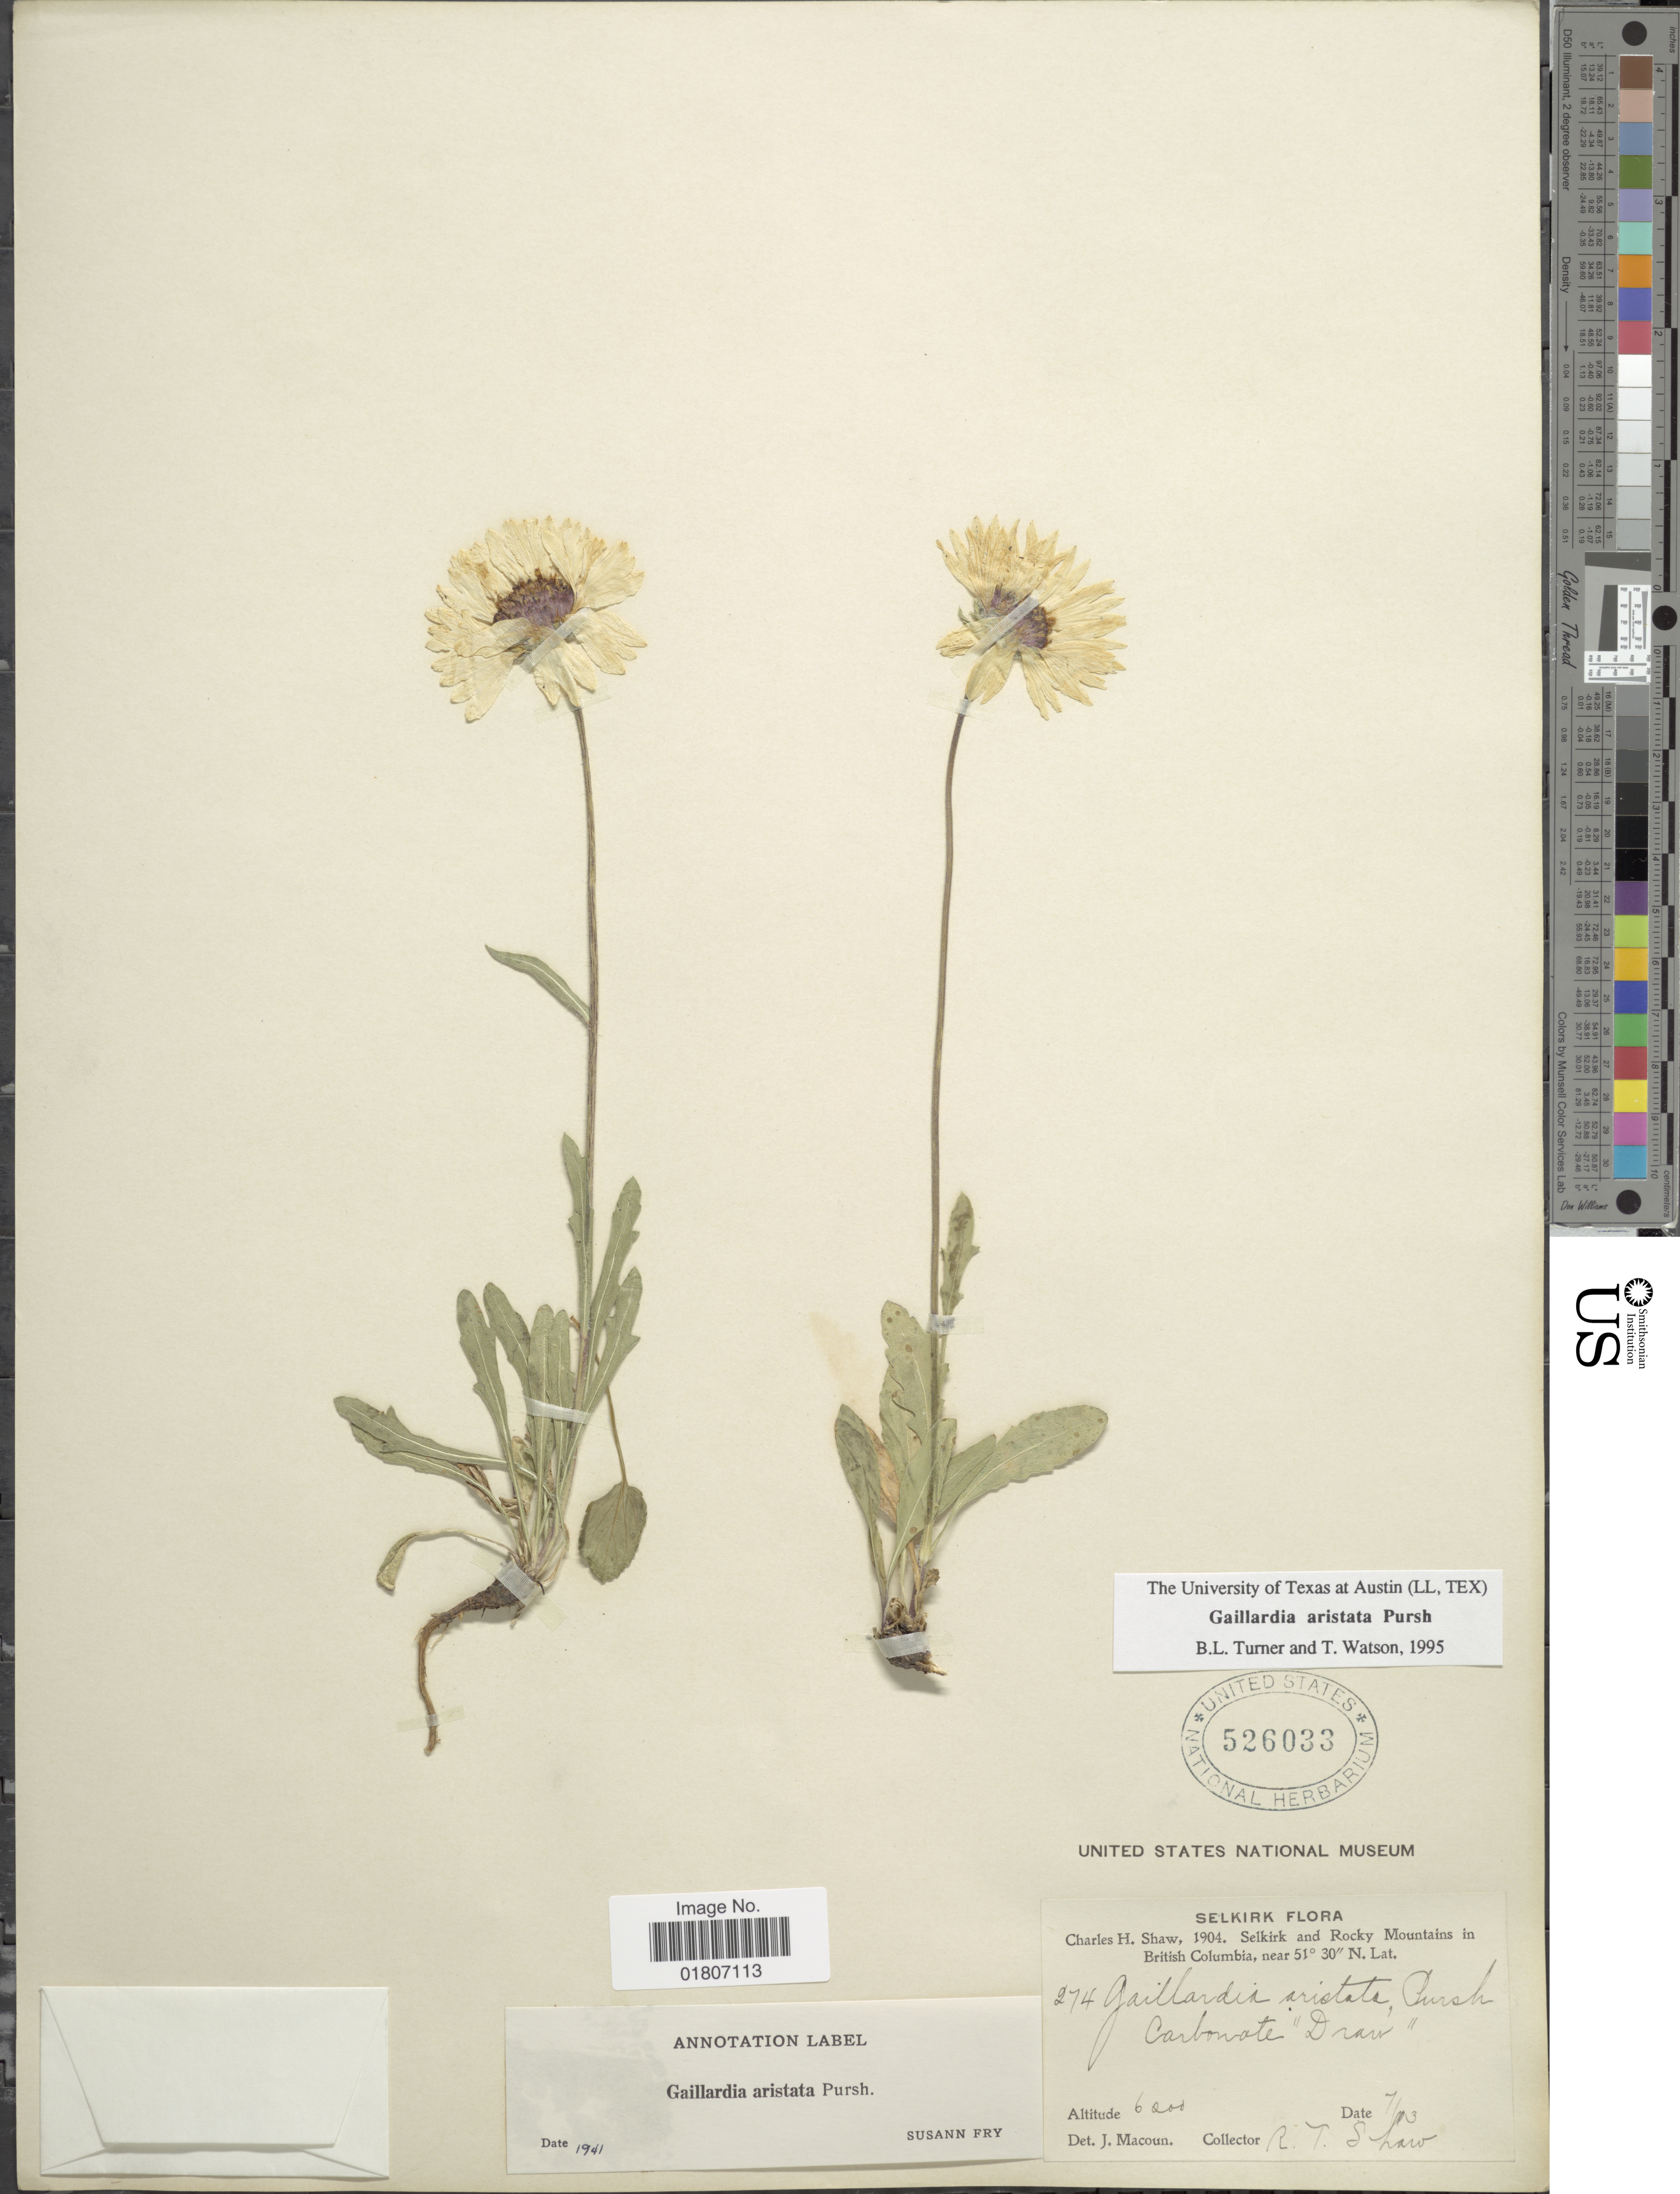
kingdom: Plantae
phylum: Tracheophyta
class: Magnoliopsida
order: Asterales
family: Asteraceae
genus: Gaillardia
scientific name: Gaillardia aristata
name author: Pursh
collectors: R. T. Shaw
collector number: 274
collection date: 1904-07-13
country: Canada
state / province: British Columbia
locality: Selkirk and Rocky Mountains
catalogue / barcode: US 526033